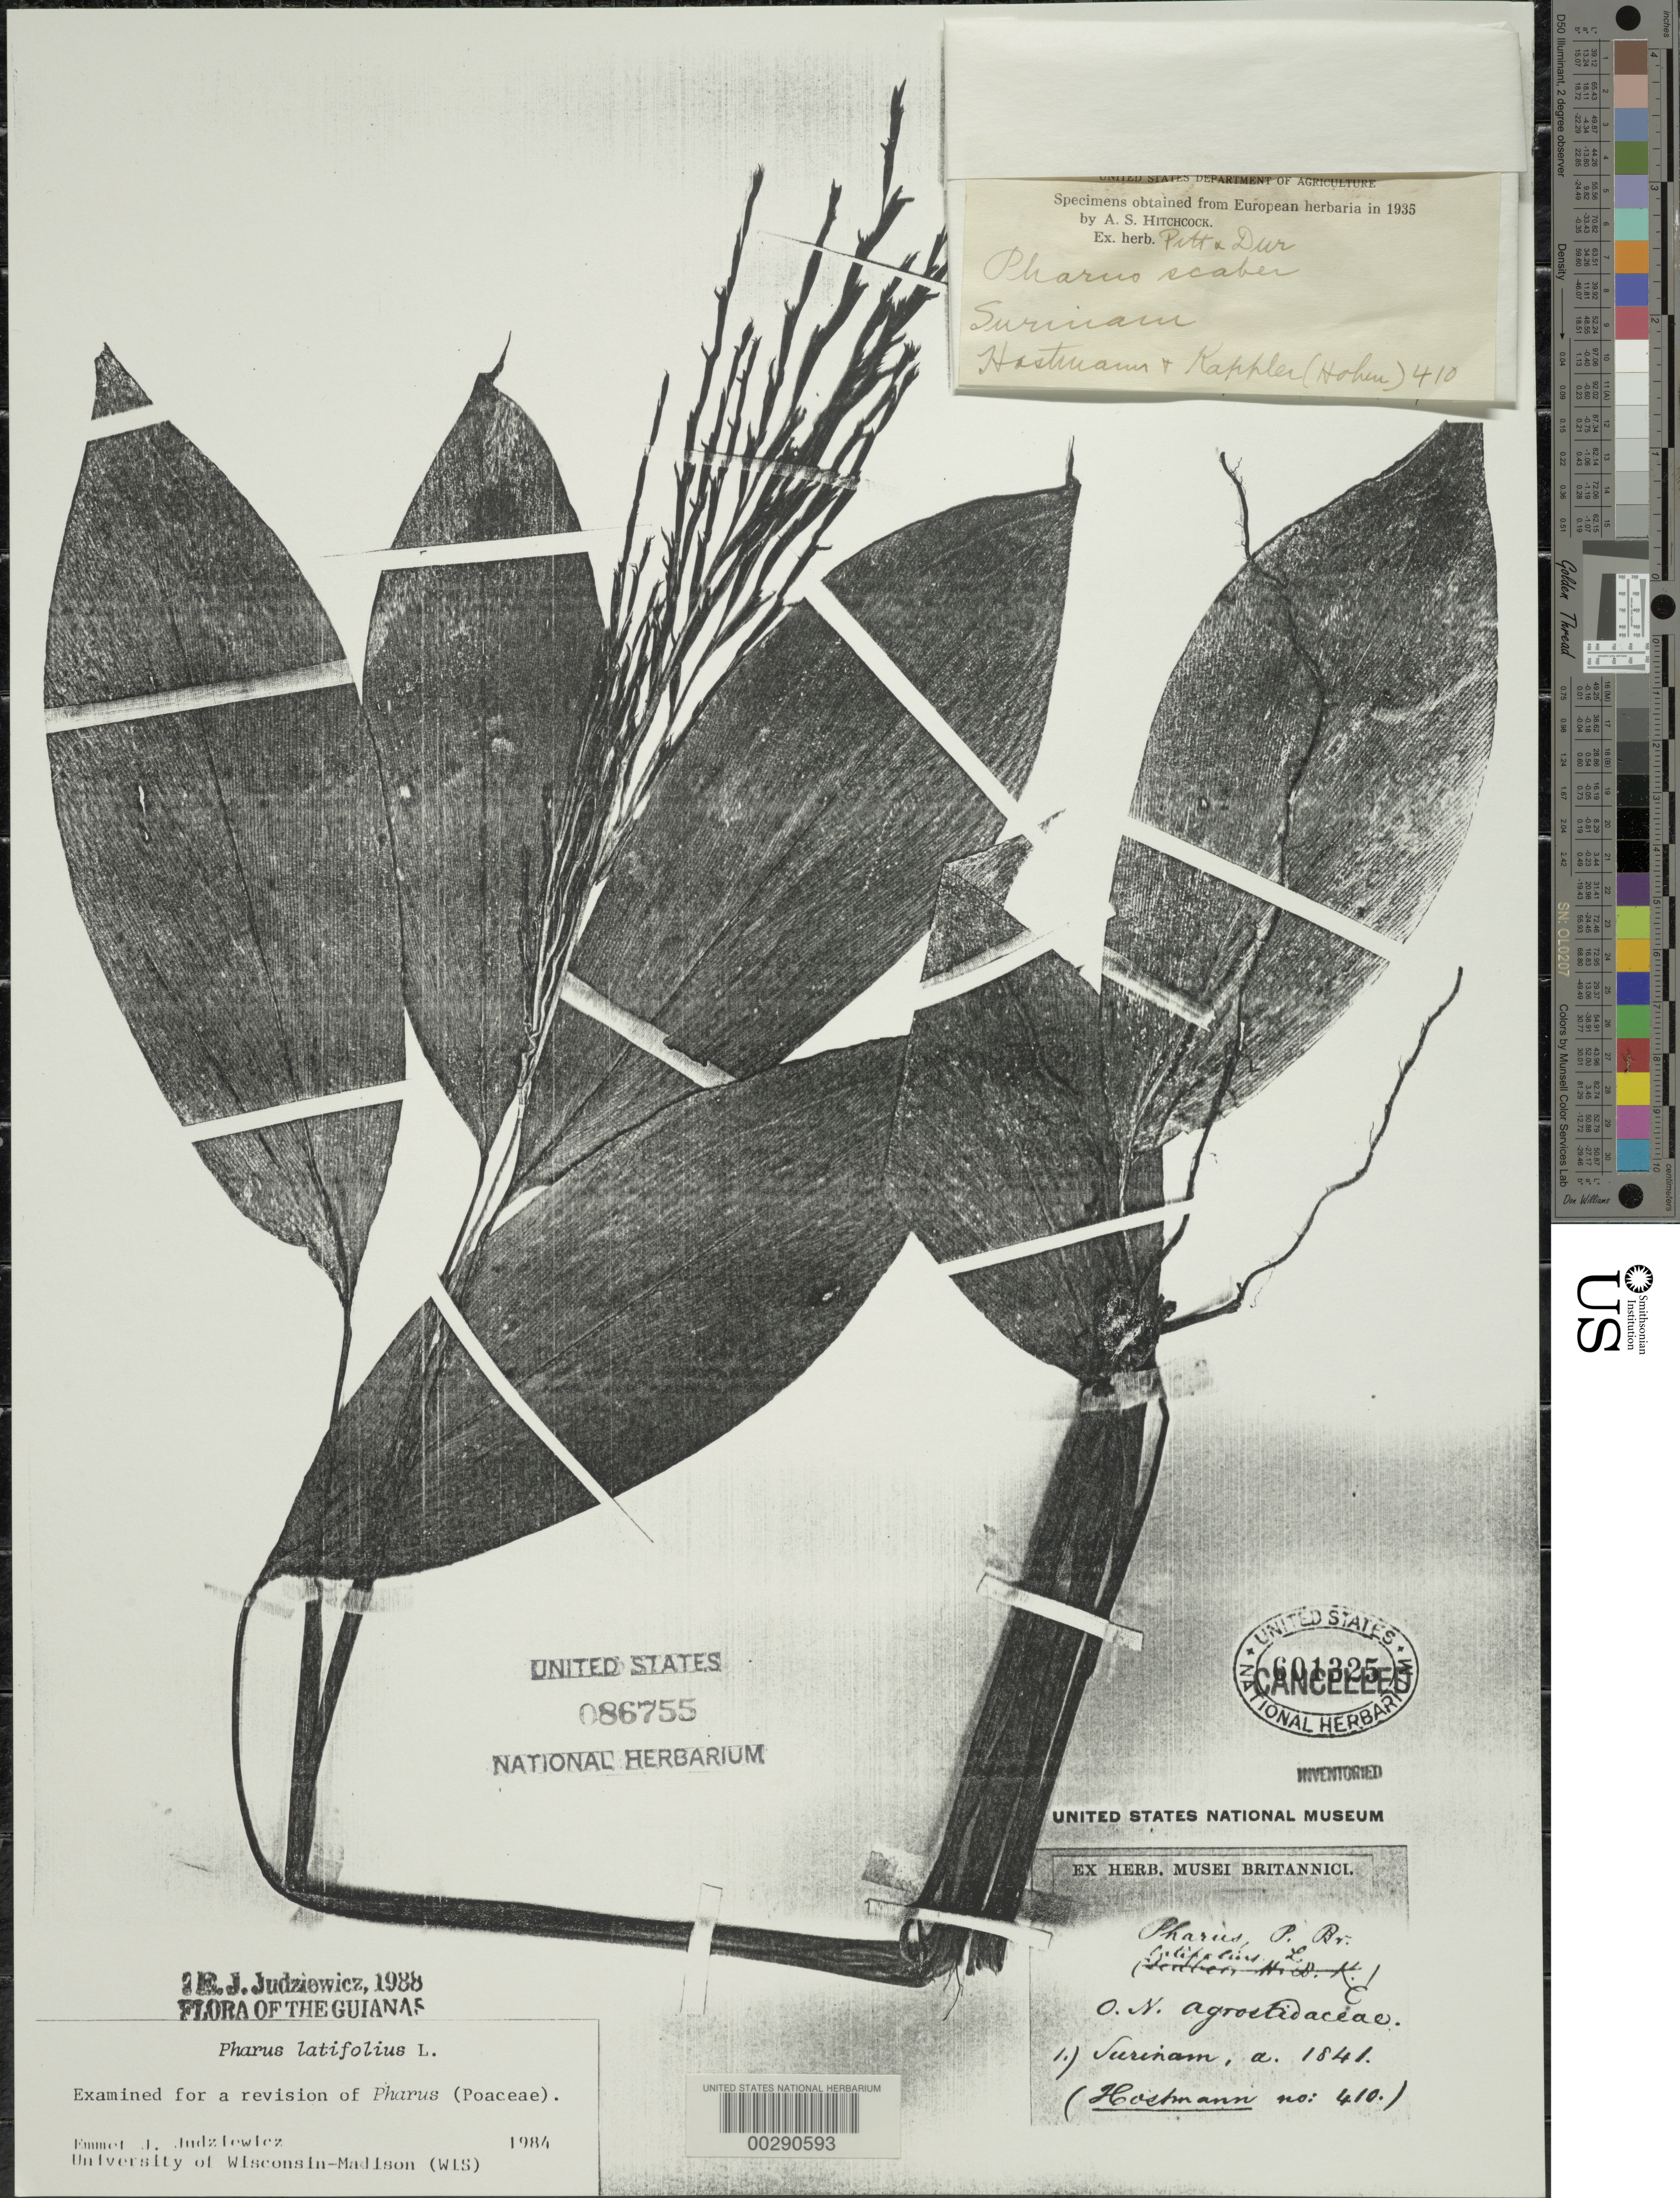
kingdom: Plantae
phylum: Tracheophyta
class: Liliopsida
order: Poales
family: Poaceae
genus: Pharus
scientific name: Pharus latifolius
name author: L.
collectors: F. Hostmann & A. Kappler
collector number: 410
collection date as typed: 1841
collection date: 1841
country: Suriname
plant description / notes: Flora of the Guianas, E.J. Judziewicz, 1988; specimen obtained from european herbaria in 1935 by A.S. Hitchcock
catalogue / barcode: US 86755